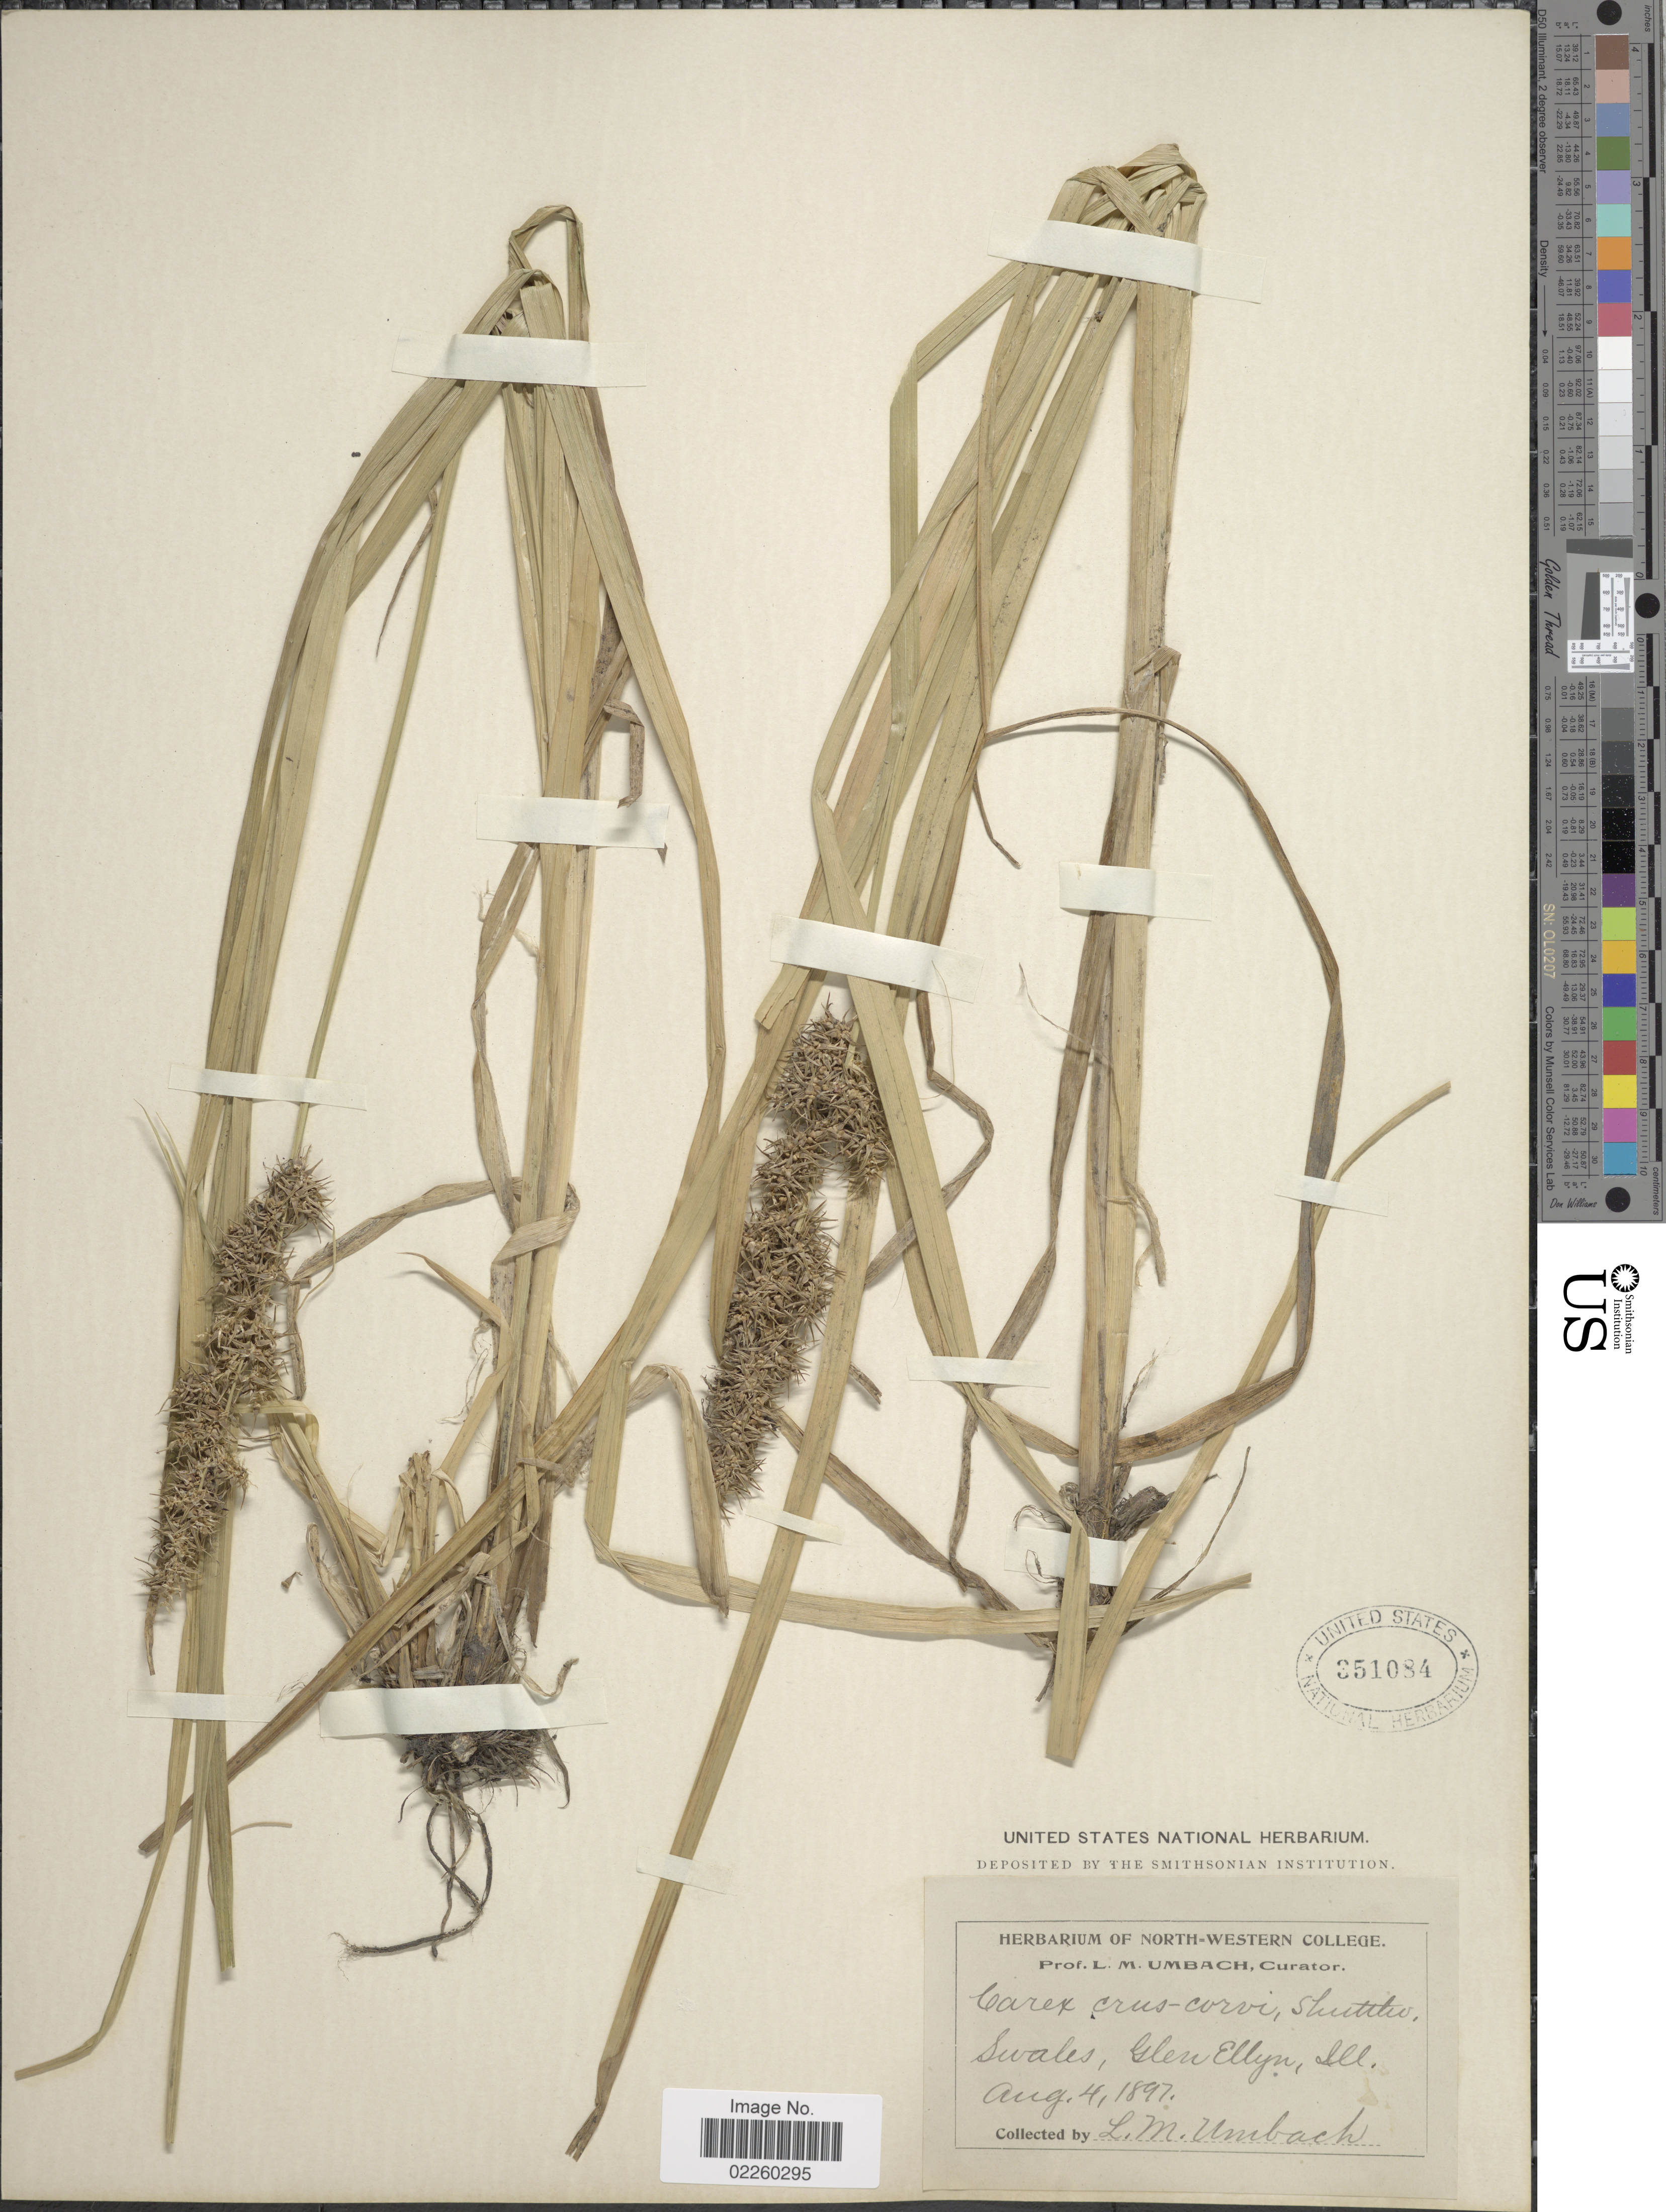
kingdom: Plantae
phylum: Tracheophyta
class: Liliopsida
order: Poales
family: Cyperaceae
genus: Carex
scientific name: Carex crus-corvi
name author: Shuttlew. ex Kunze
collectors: L. M. Umbach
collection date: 1897-08-04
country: United States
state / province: Illinois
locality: Swales, Glen Ellyn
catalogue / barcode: US 351084